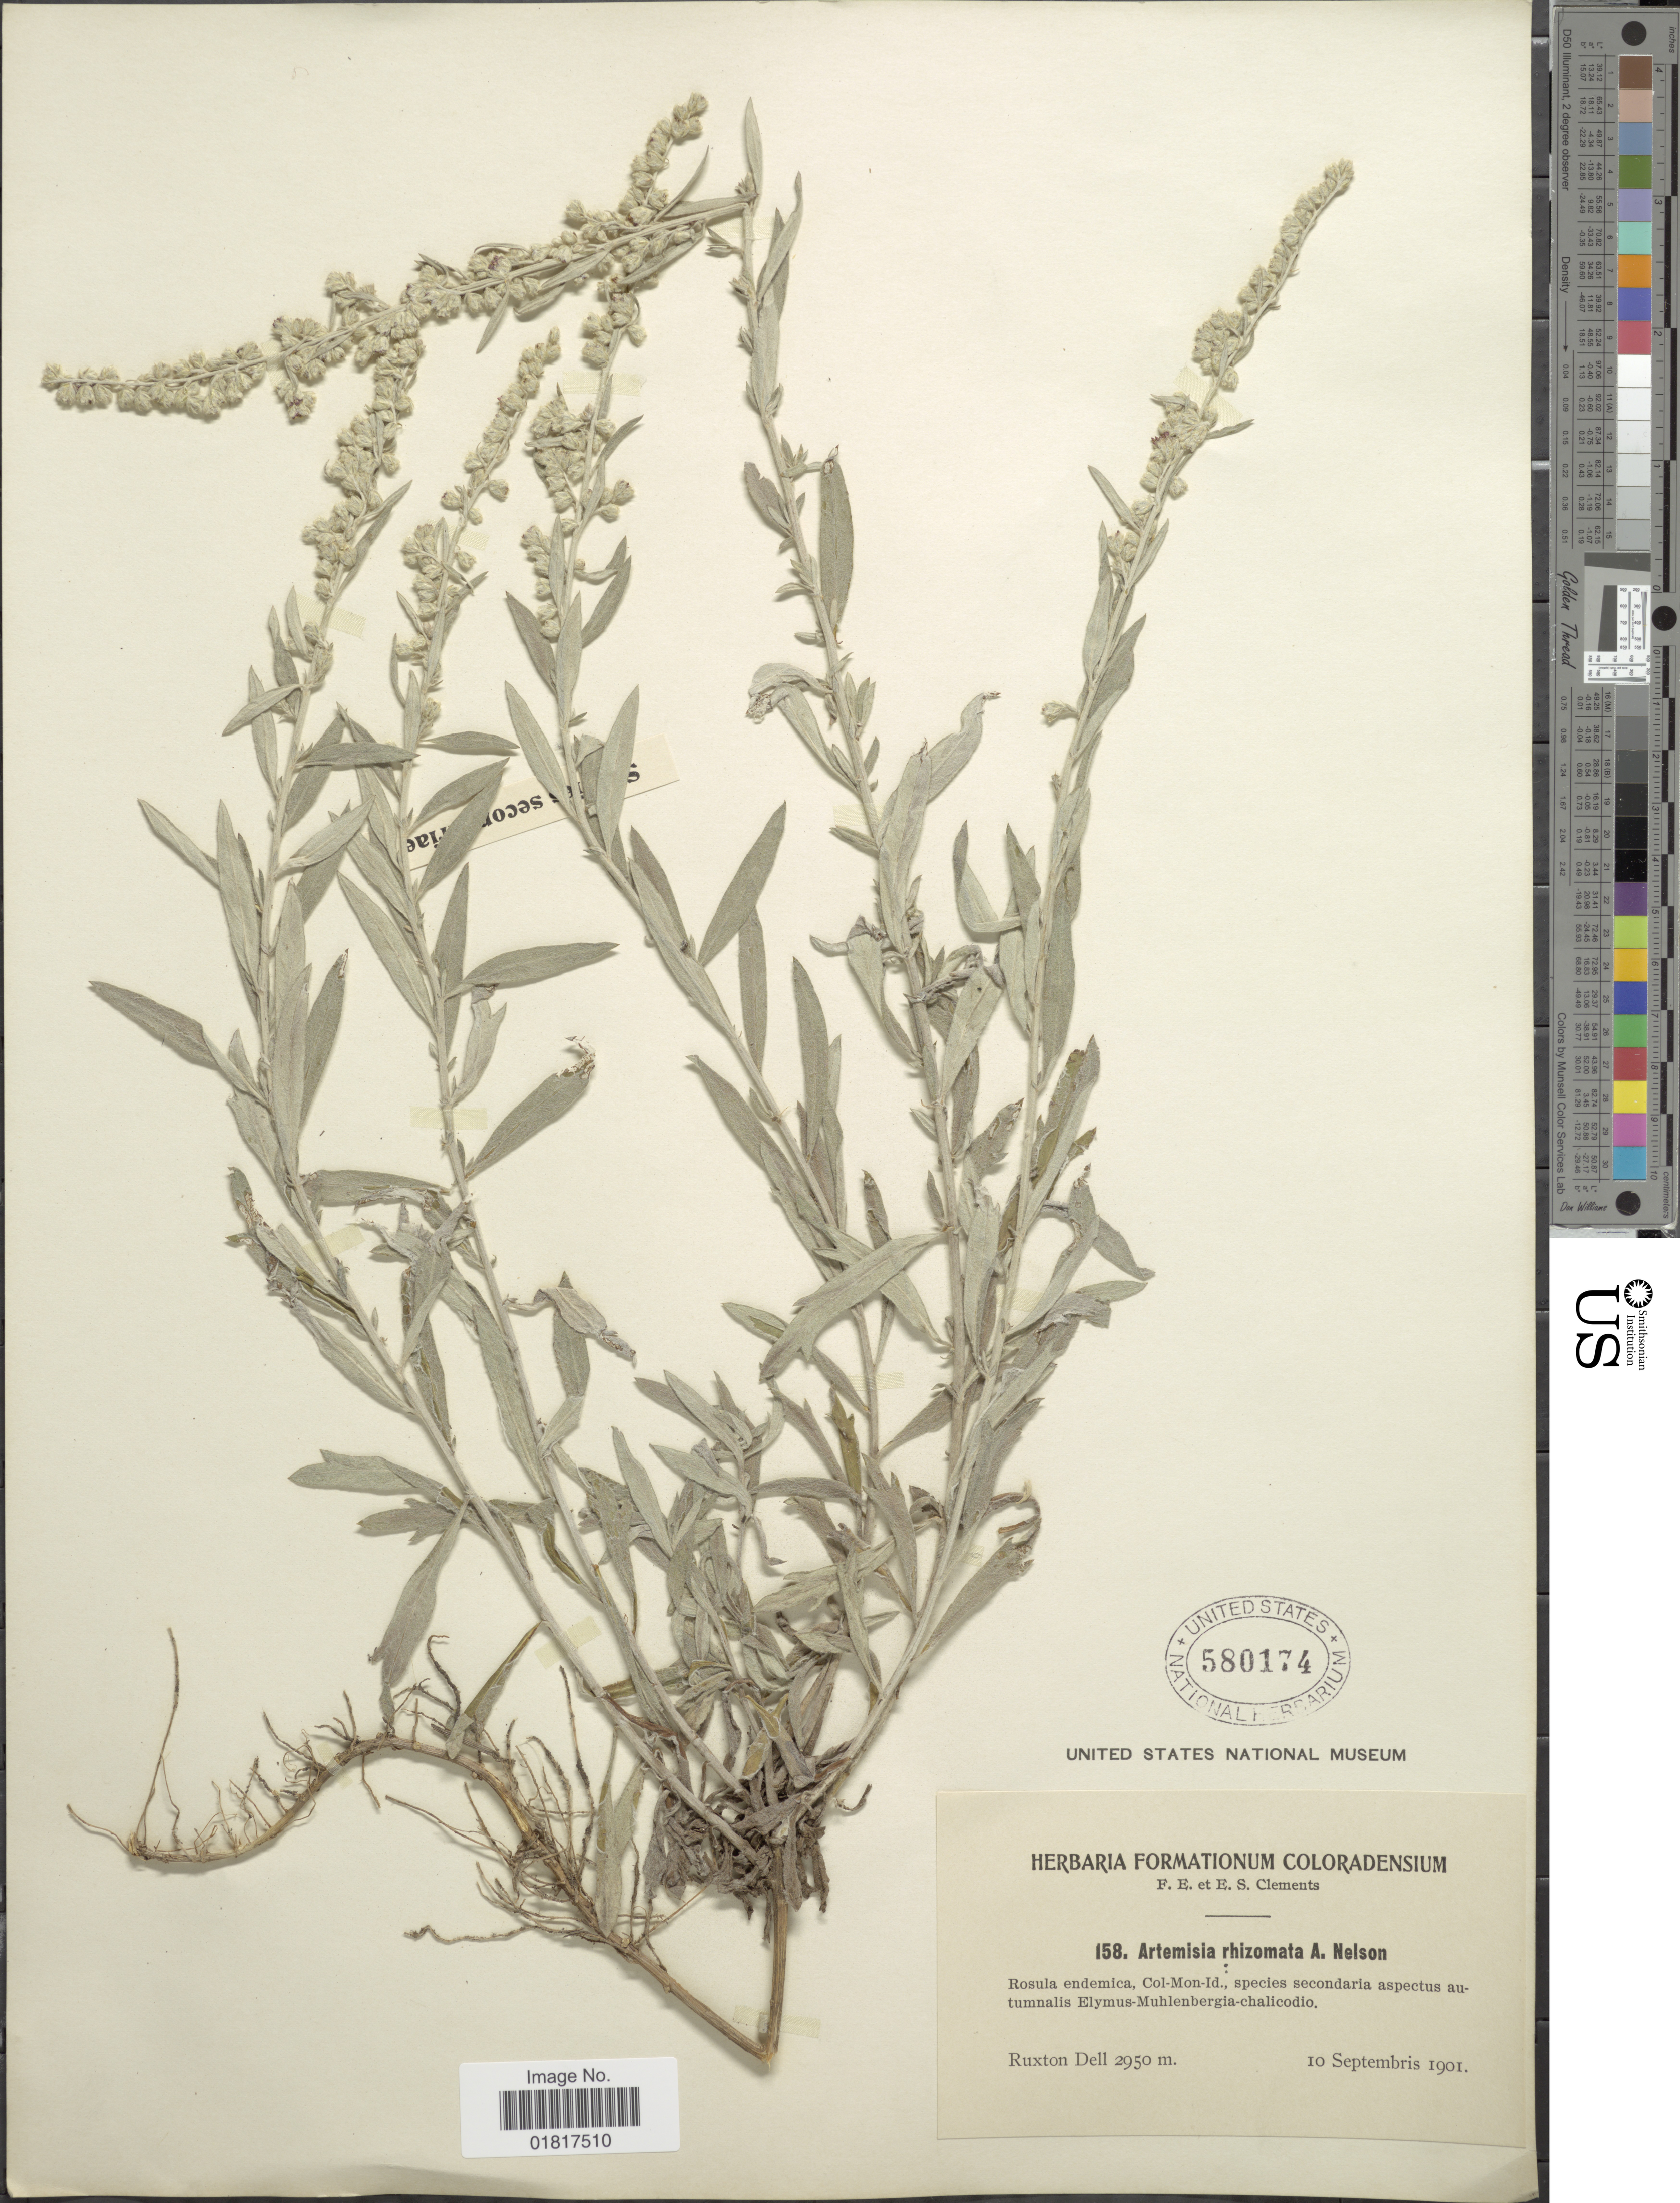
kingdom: Plantae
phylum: Tracheophyta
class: Magnoliopsida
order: Asterales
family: Asteraceae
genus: Artemisia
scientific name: Artemisia sp.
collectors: F. E. Clements & E. S. Clements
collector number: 158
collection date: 1901-09-10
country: United States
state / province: Colorado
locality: Ruxton Dell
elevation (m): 2950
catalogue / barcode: US 580174